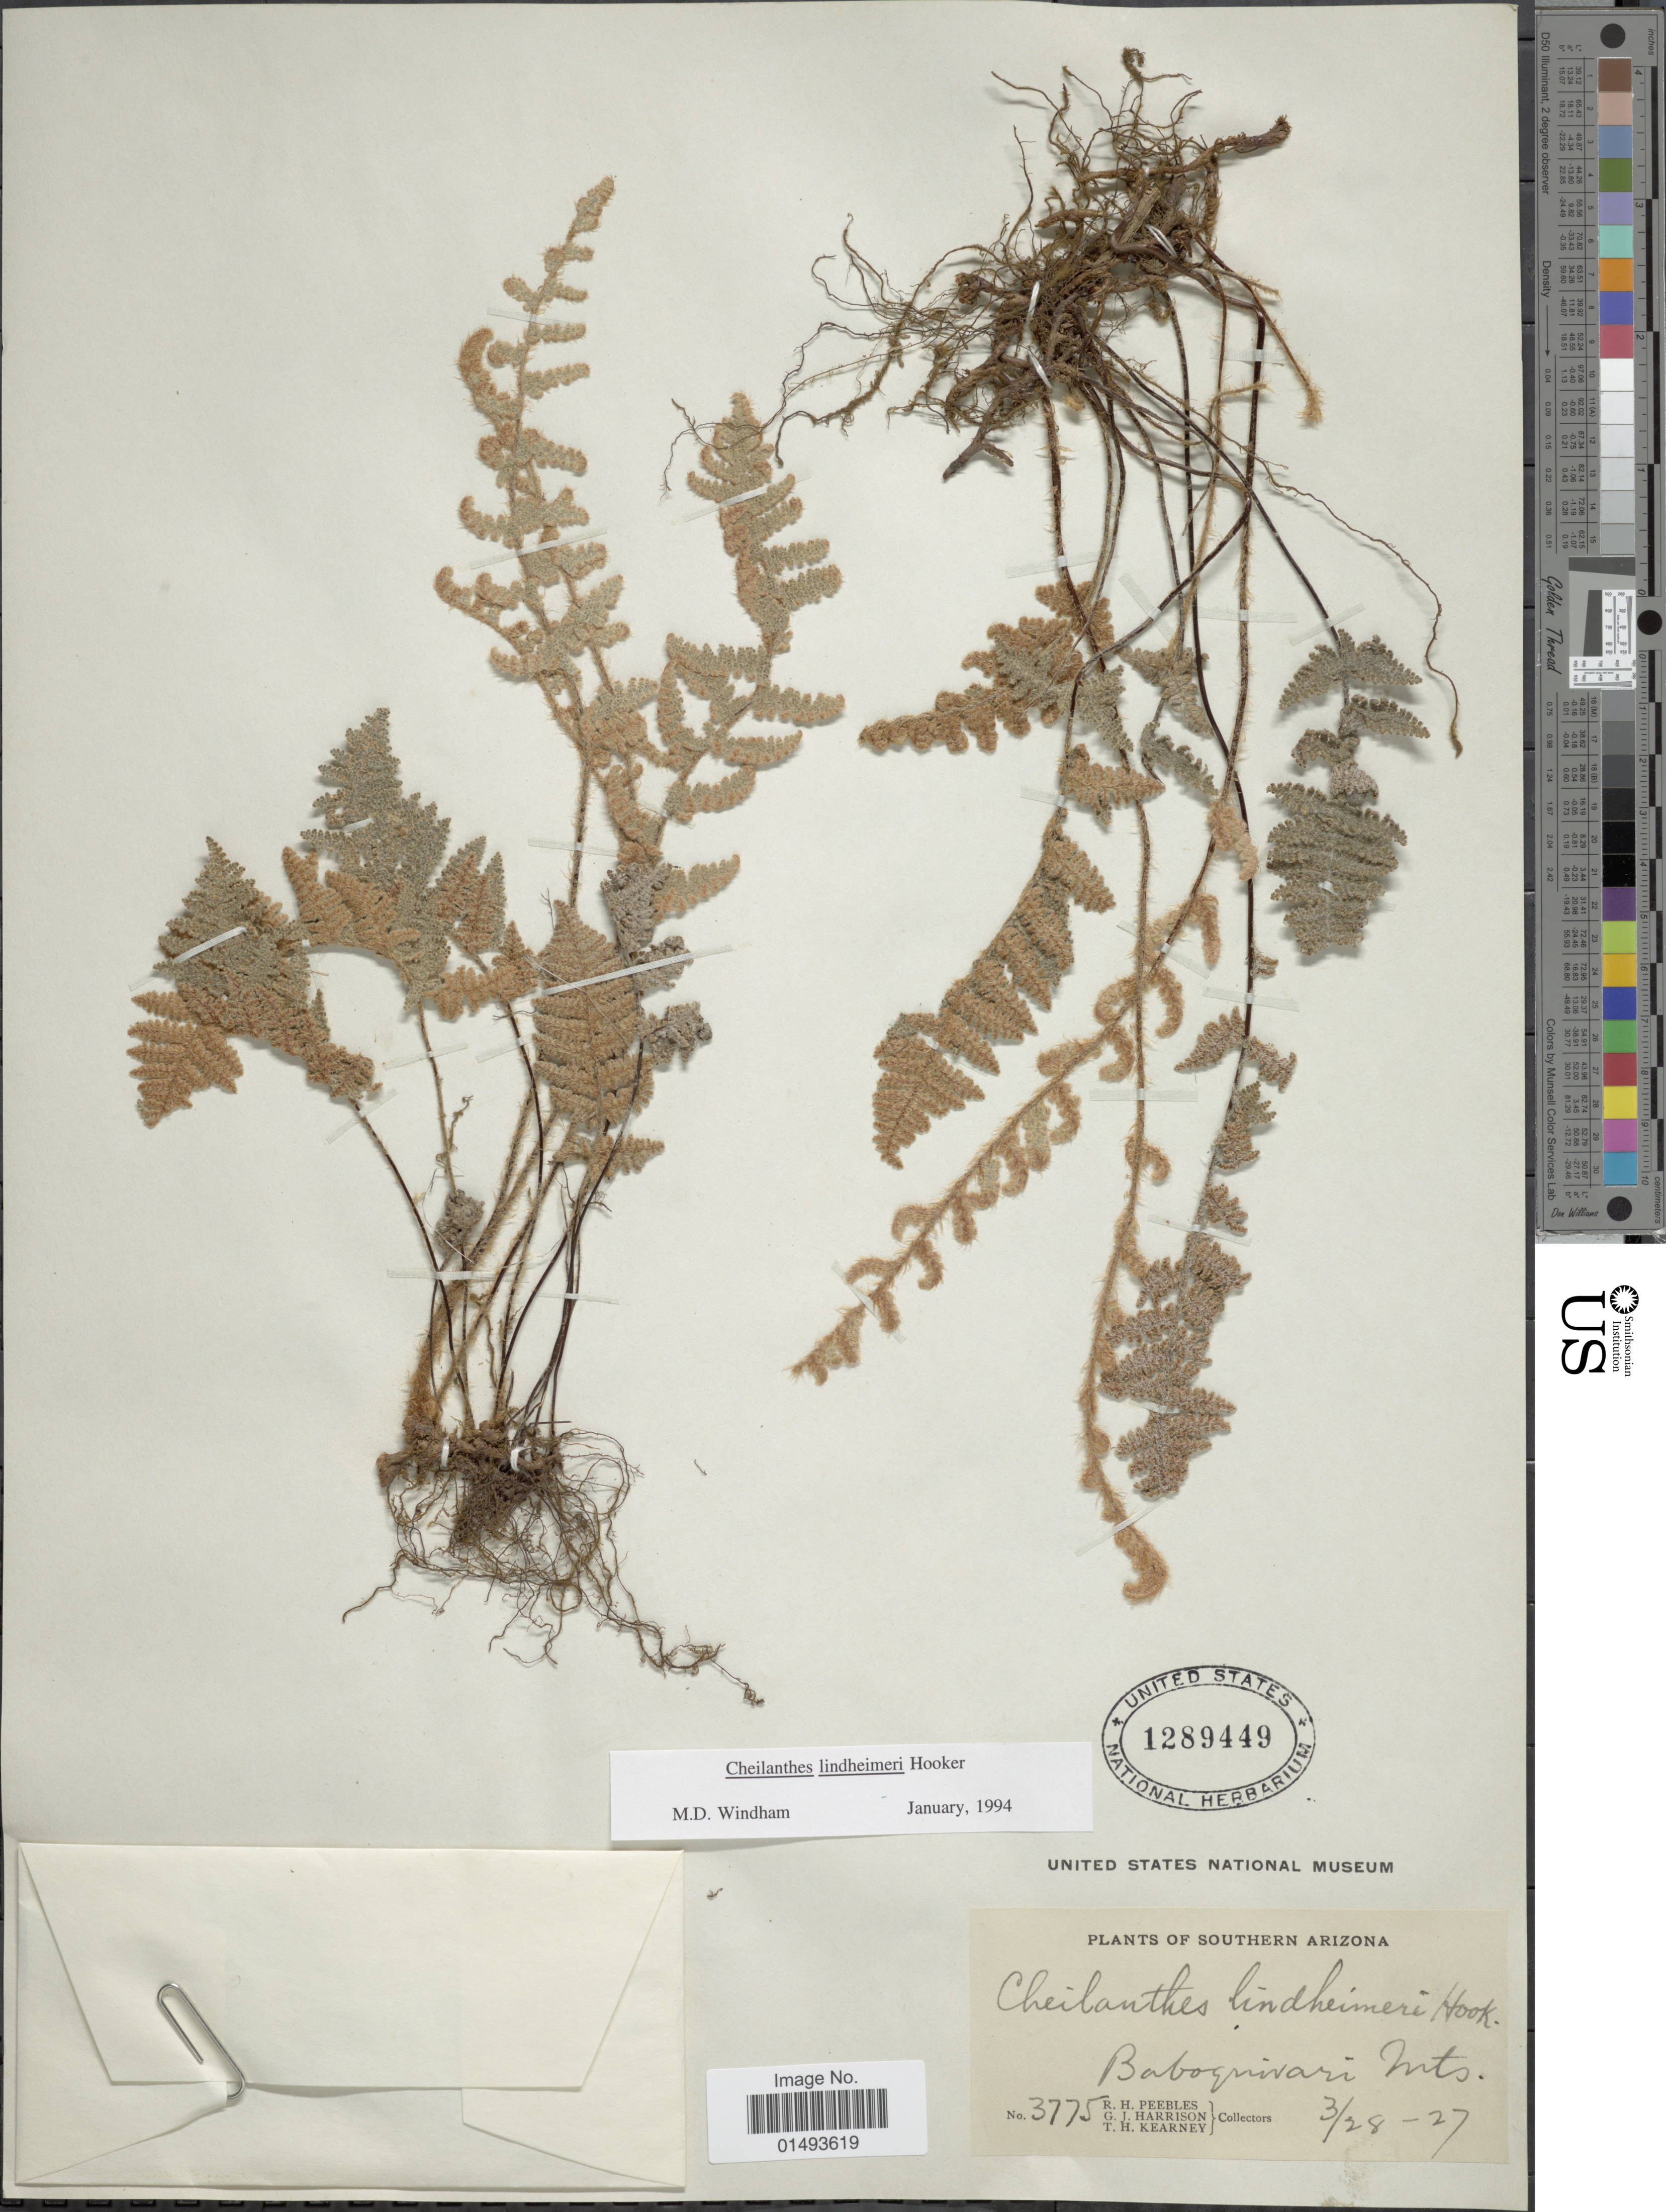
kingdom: Plantae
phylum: Tracheophyta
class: Polypodiopsida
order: Polypodiales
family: Pteridaceae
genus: Myriopteris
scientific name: Myriopteris lindheimeri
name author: (Hook.) J. Sm.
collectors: R. H. Peebles, G. J. Harrison & T. H. Kearney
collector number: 3775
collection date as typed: Transcribed d/m/y: 28/3/27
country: United States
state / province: Arizona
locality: Plants of southern Arizona, Baboquivari Mts.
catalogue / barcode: US 1289449